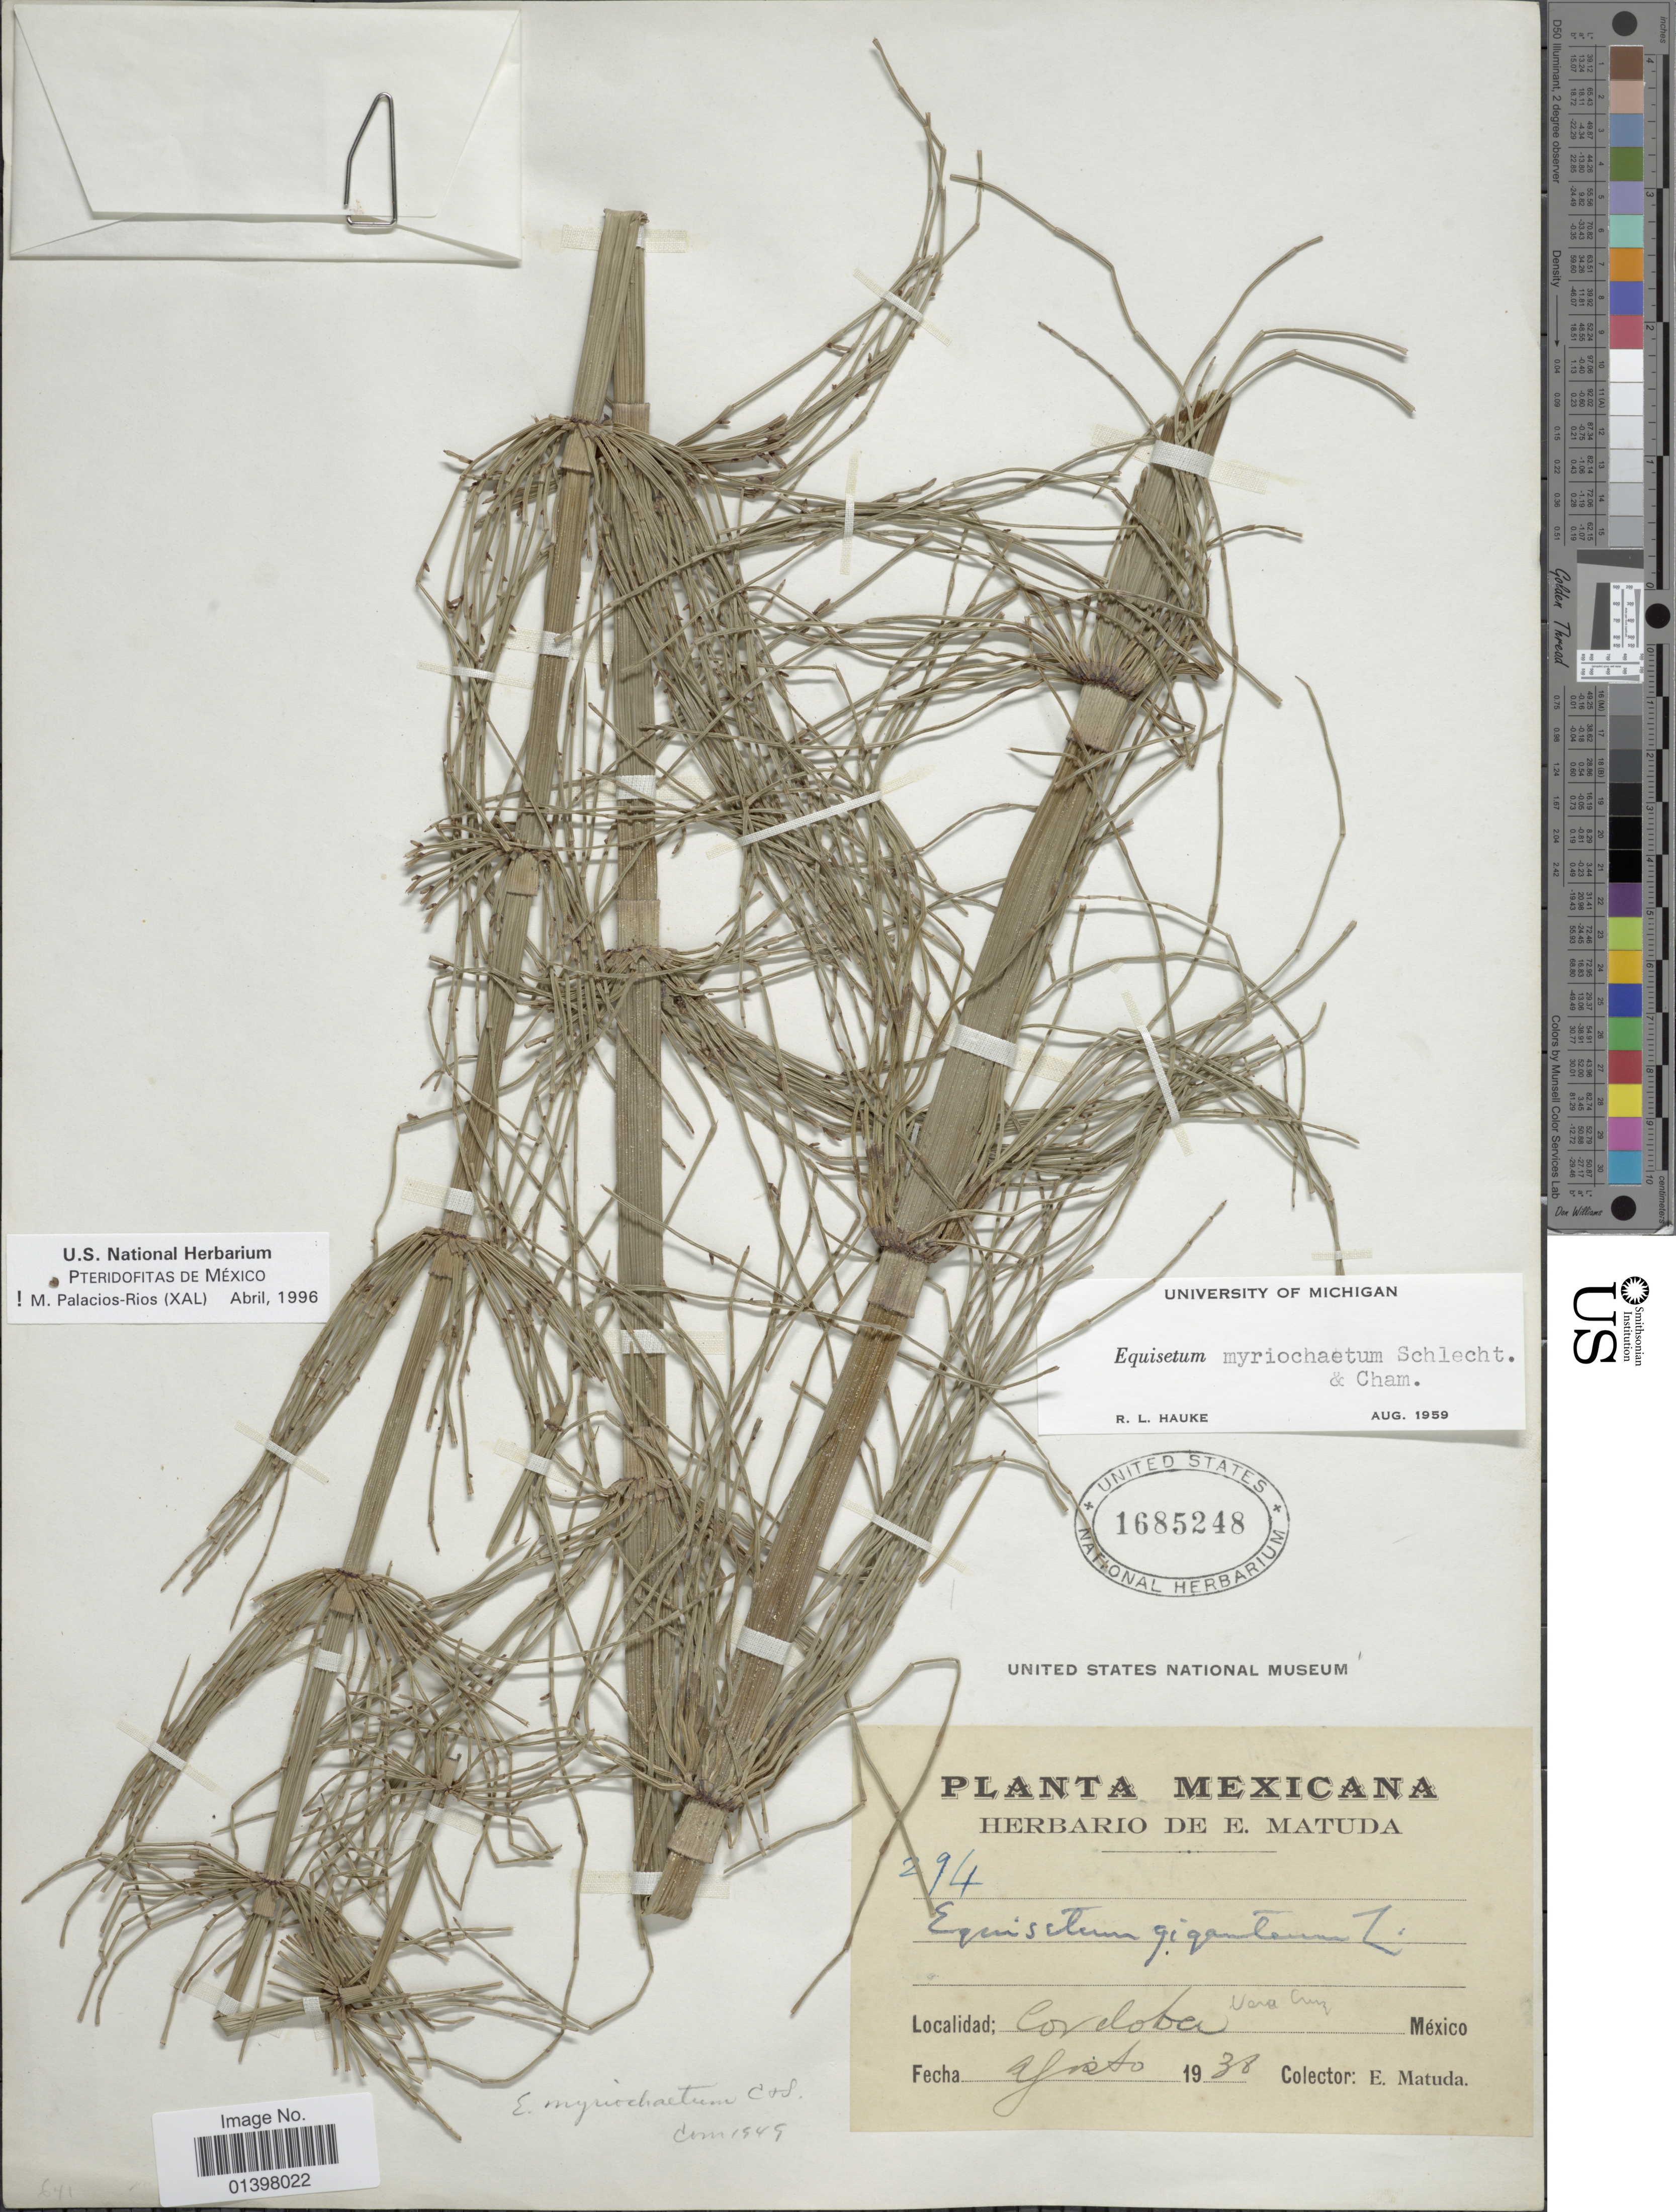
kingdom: Plantae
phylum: Tracheophyta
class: Polypodiopsida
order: Equisetales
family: Equisetaceae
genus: Equisetum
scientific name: Equisetum myriochaetum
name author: Schltdl. & Cham.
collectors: E. Matuda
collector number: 294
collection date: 1938-08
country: Mexico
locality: Cordoba, Vera Cruz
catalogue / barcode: US 1685248